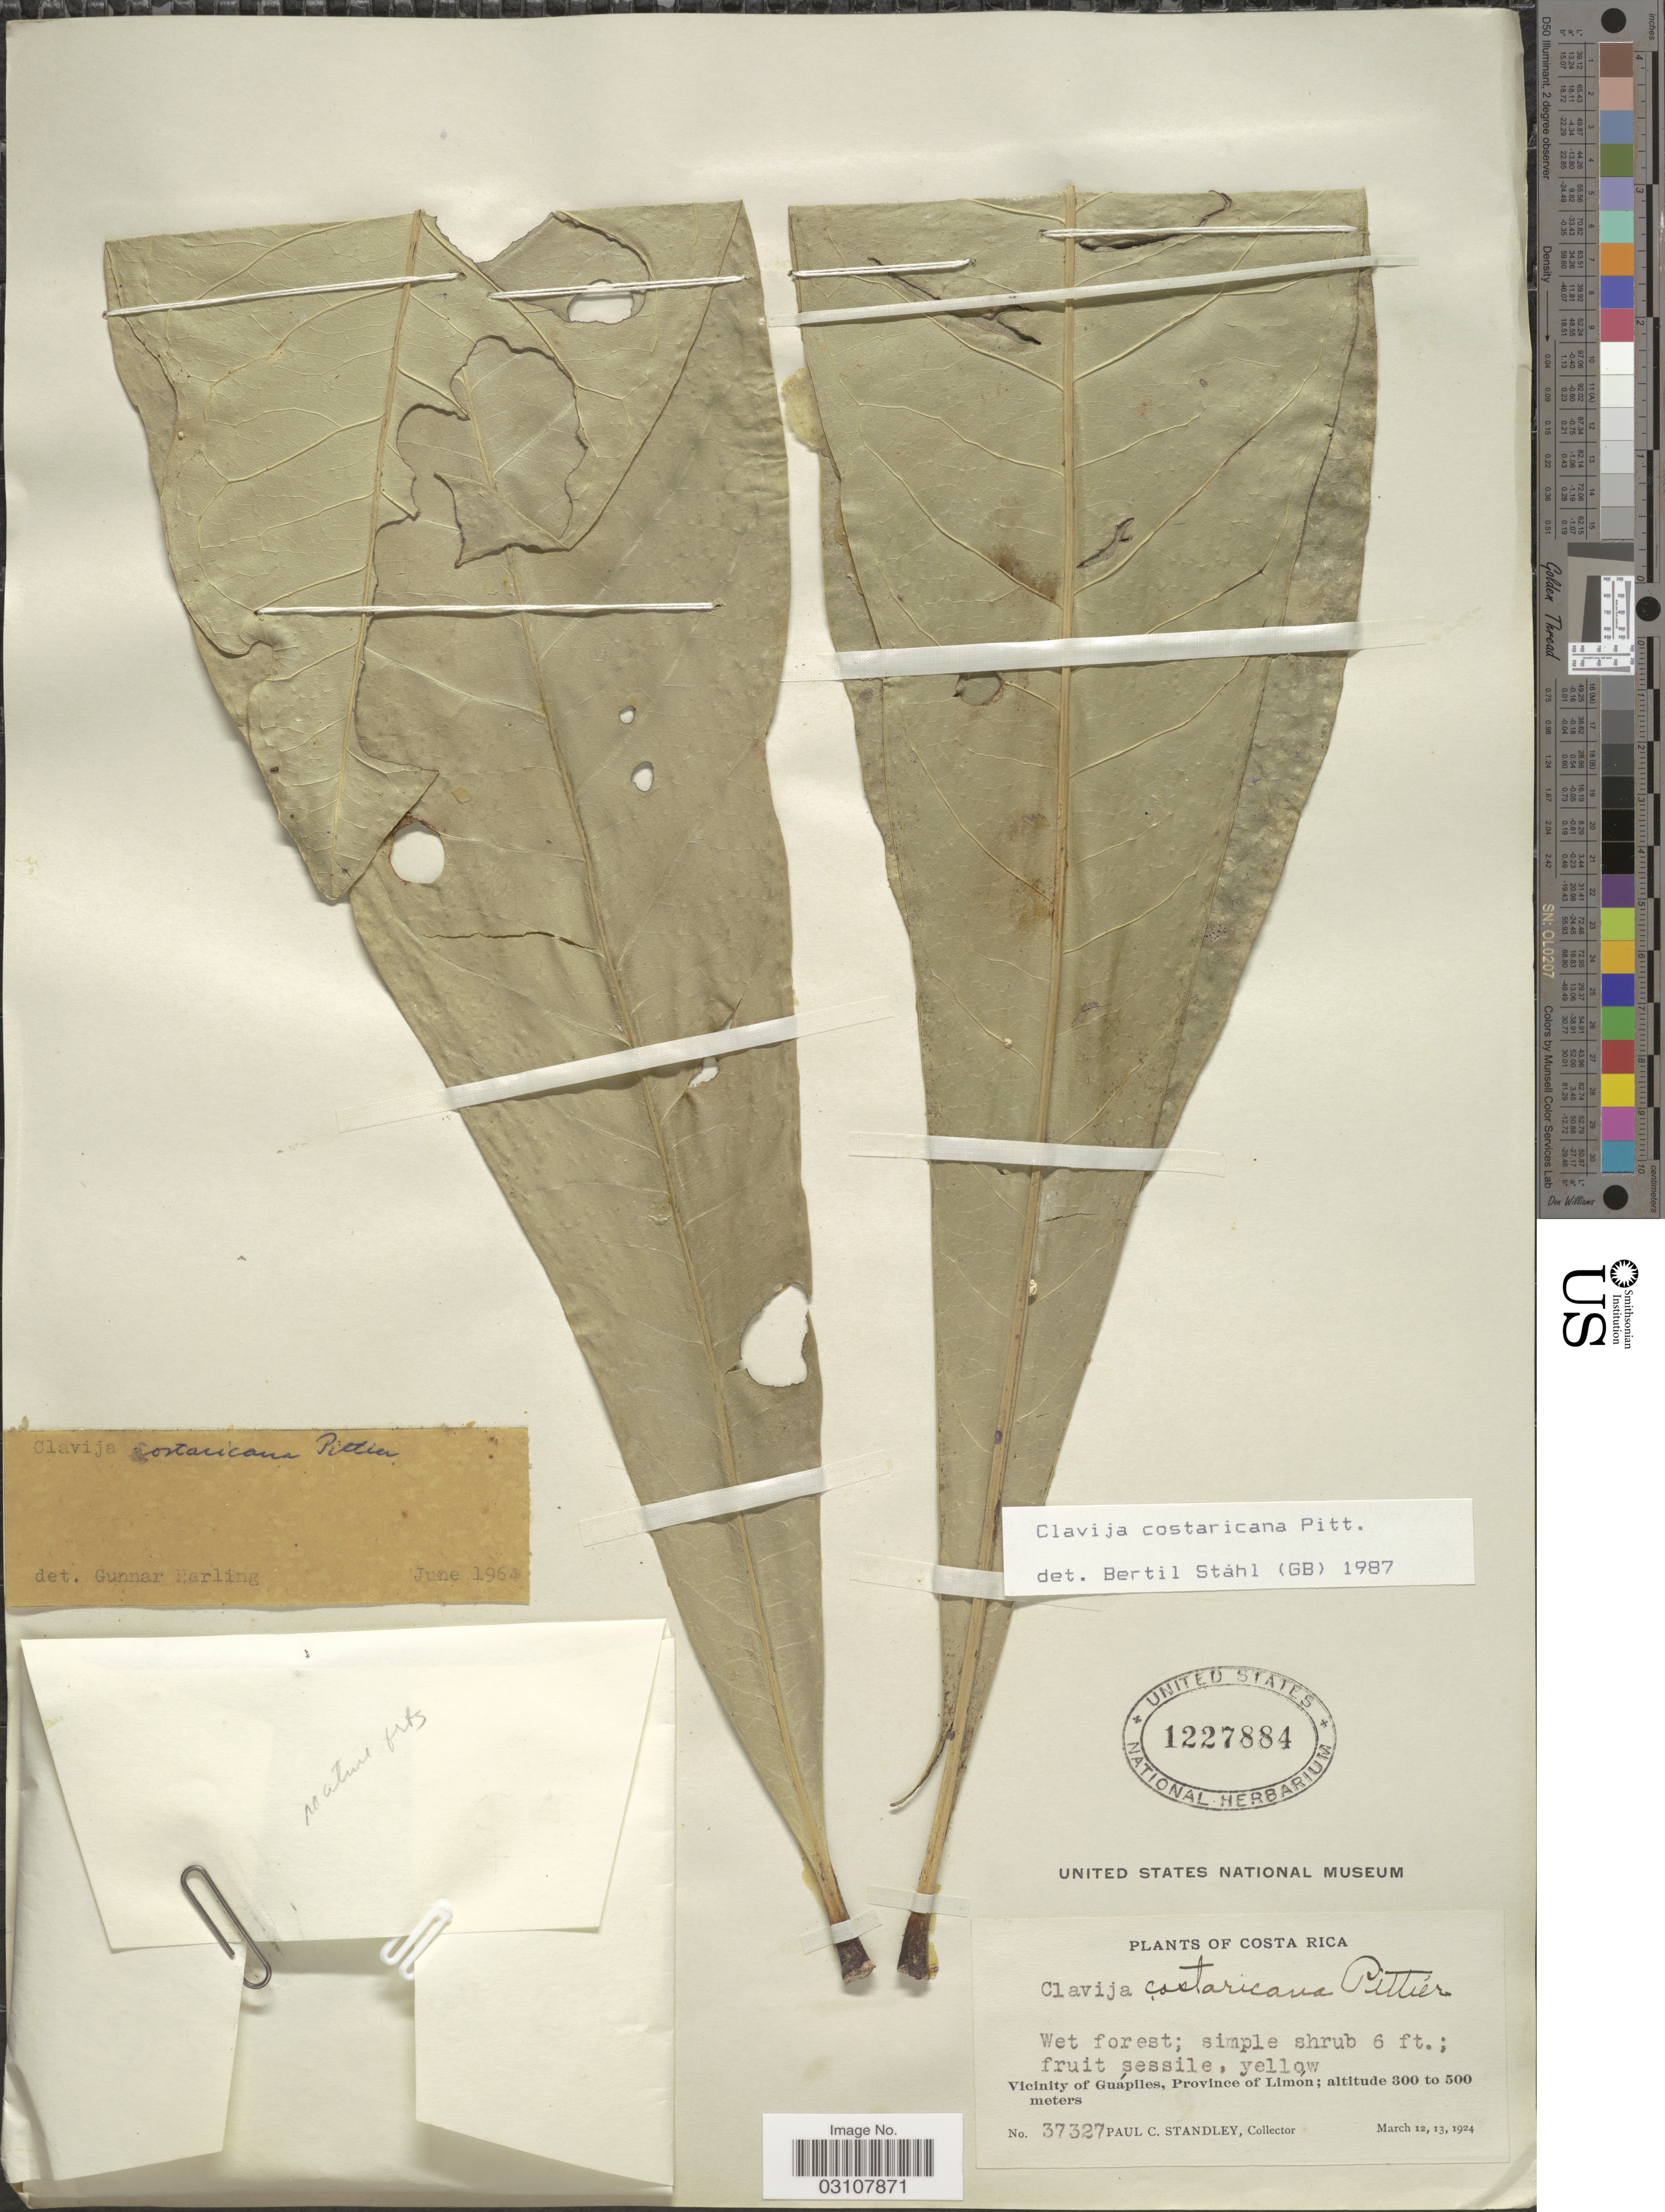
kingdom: Plantae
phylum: Tracheophyta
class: Magnoliopsida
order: Ericales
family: Primulaceae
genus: Clavija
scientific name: Clavija costaricana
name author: Pittier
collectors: P. C. Standley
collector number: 37327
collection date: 1924-03-12/1924-03-13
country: Costa Rica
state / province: Limón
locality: Vicinity of Guápiles.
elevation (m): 300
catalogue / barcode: US 1227884